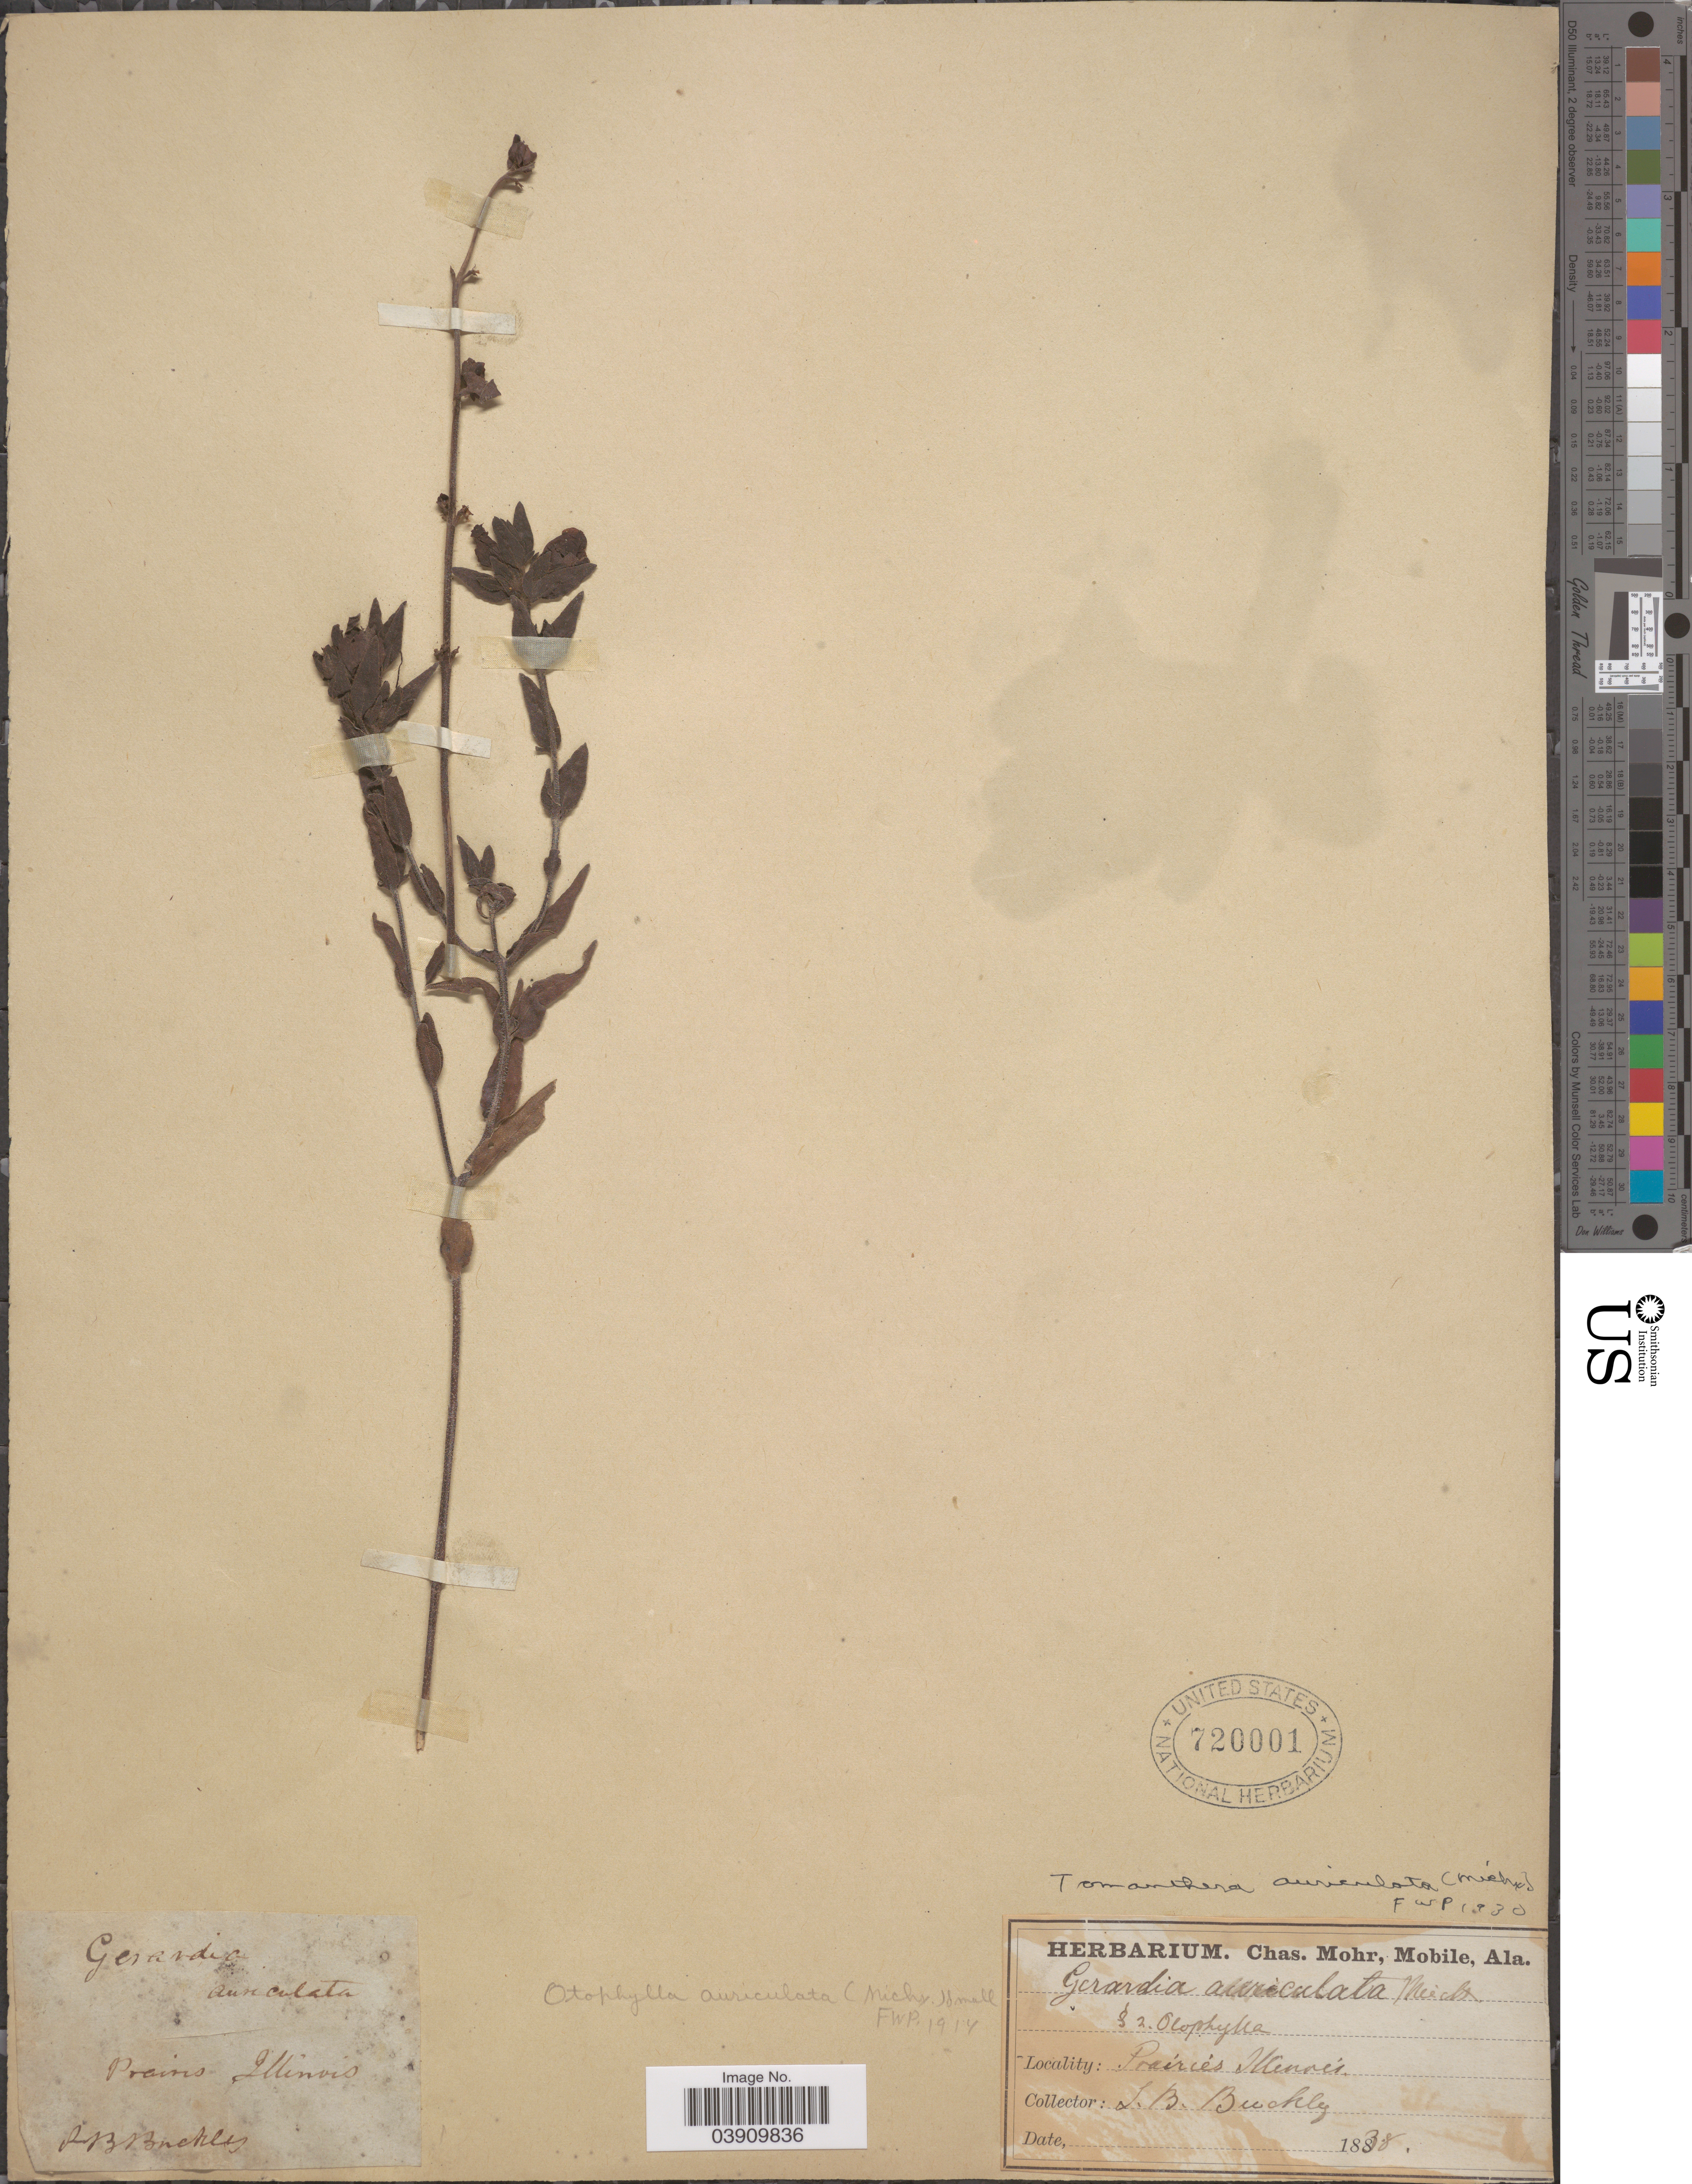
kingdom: Plantae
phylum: Tracheophyta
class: Magnoliopsida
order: Lamiales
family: Orobanchaceae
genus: Tomanthera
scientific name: Tomanthera auriculata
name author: (Michx.) Raf.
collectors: L. Buckley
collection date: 1838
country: United States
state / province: Illinois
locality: Prairies.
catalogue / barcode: US 720001